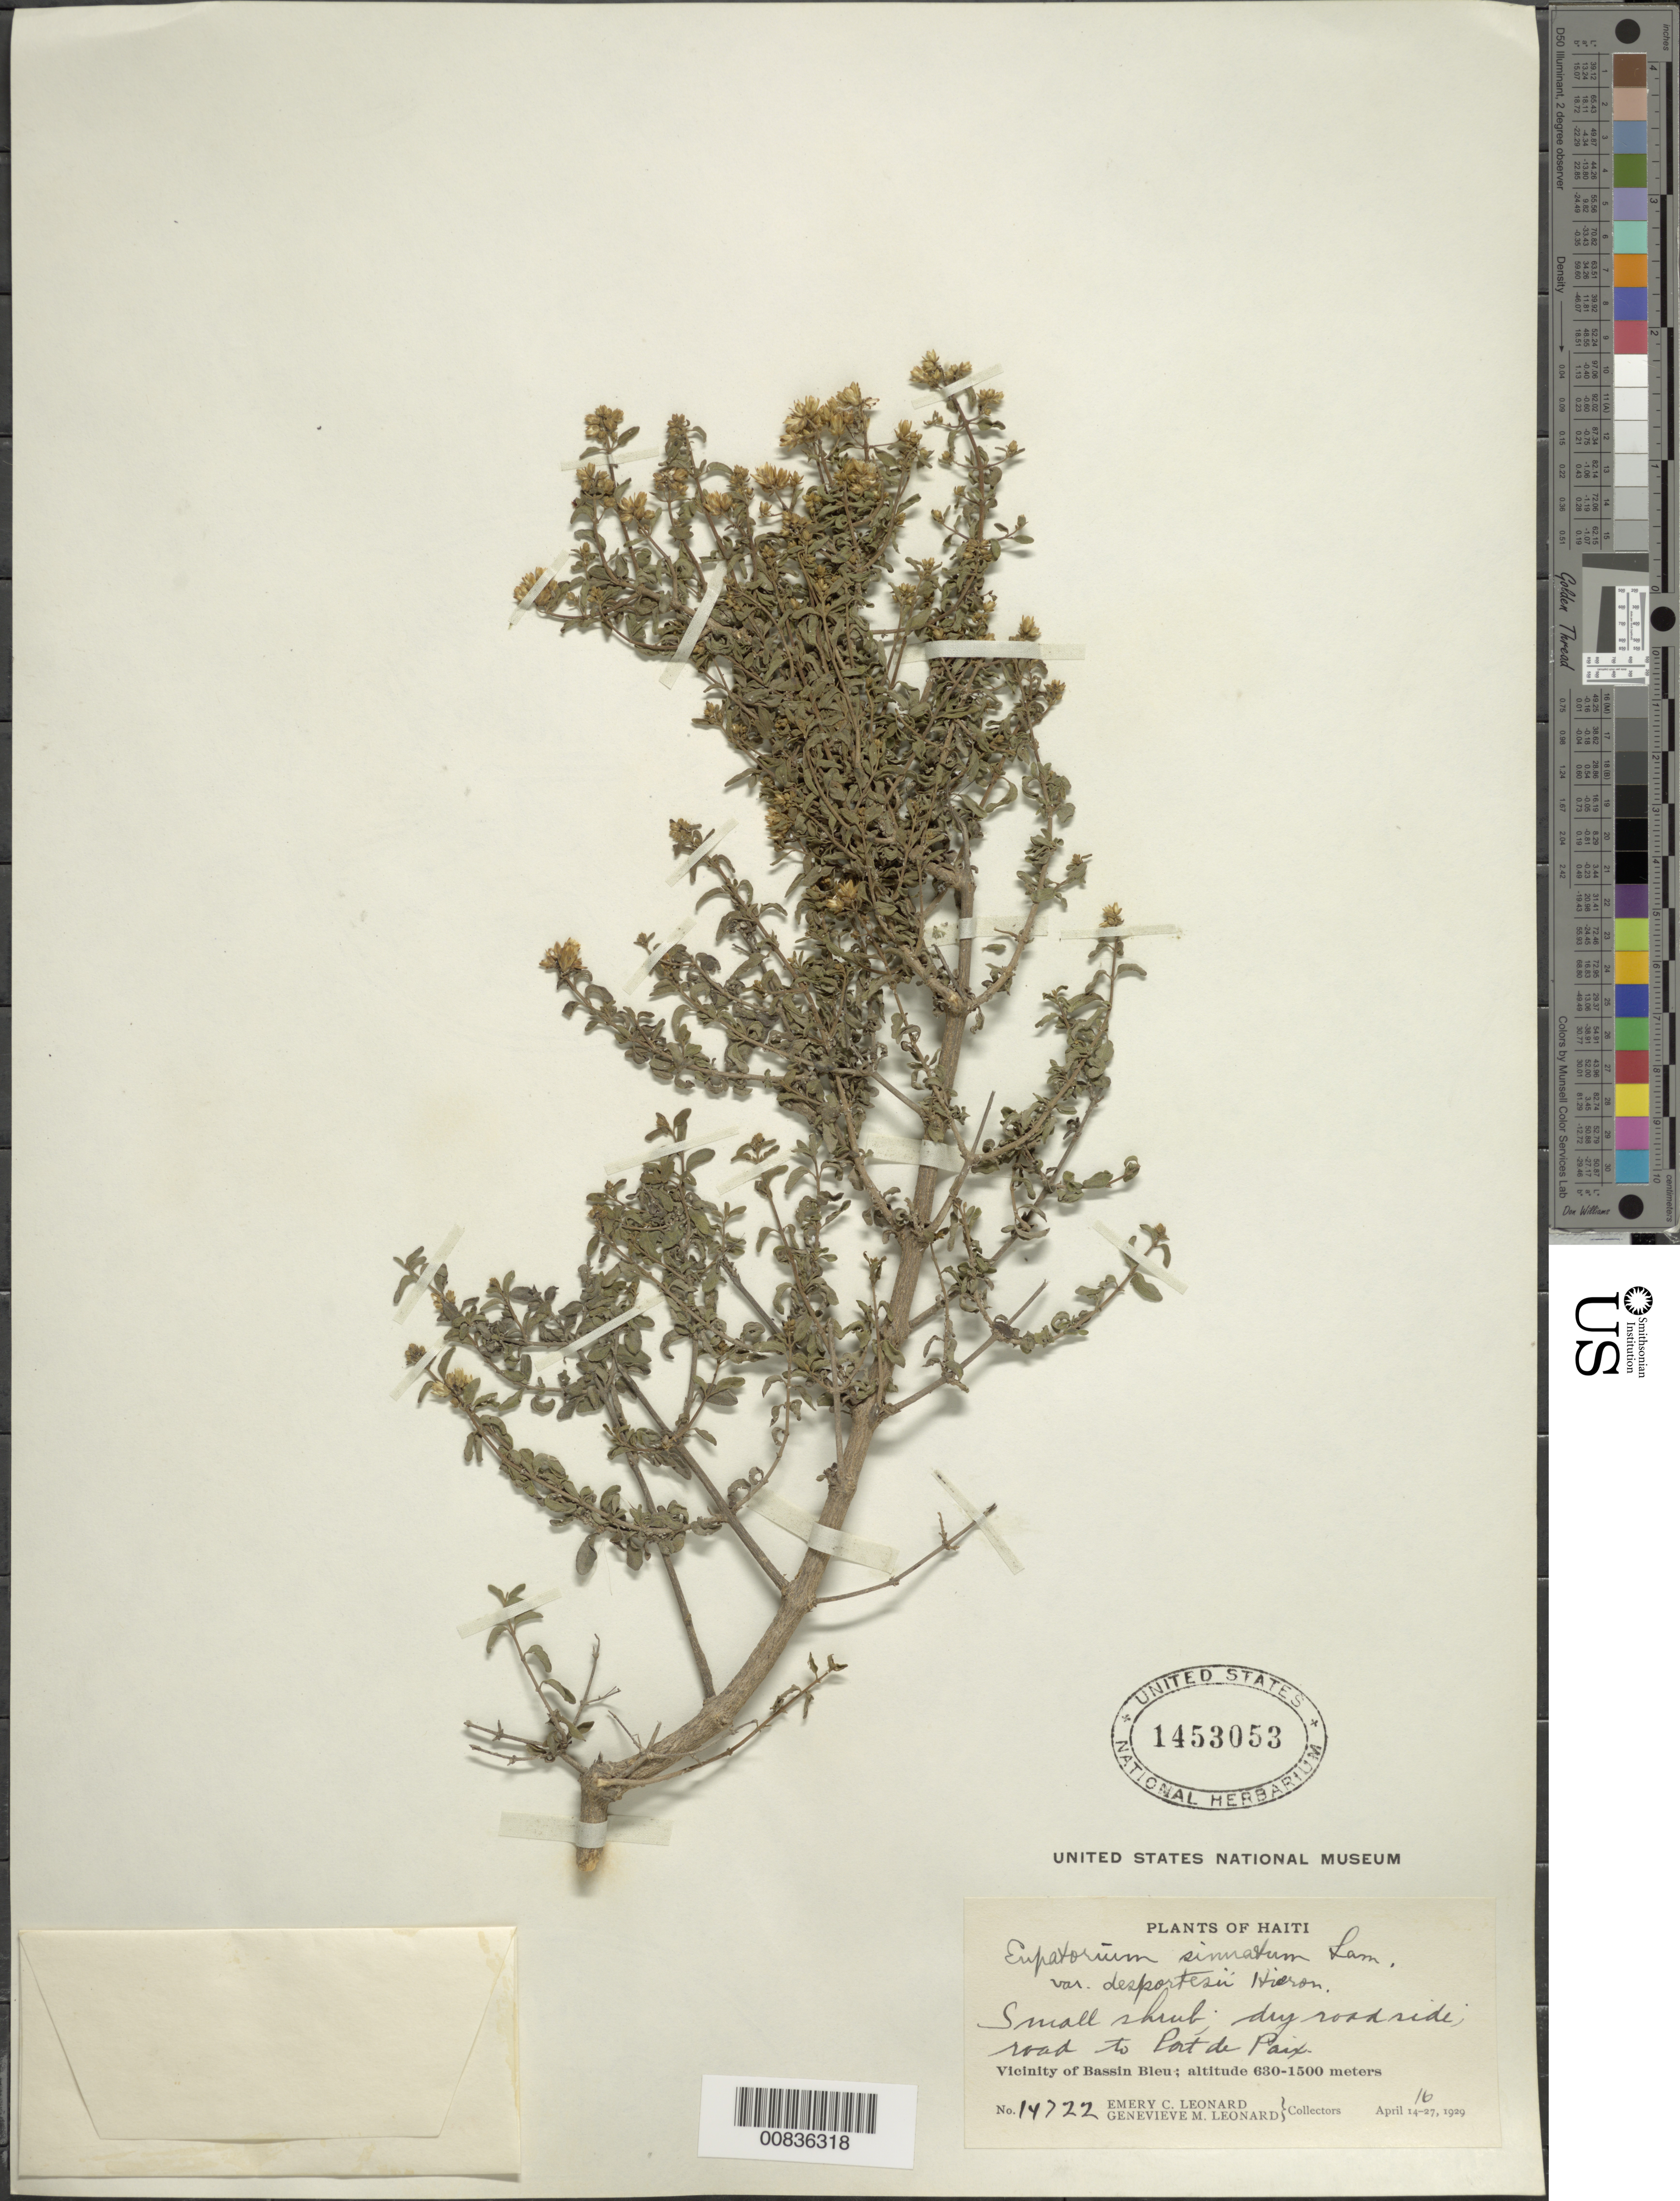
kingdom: Plantae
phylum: Tracheophyta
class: Magnoliopsida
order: Asterales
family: Asteraceae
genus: Chromolaena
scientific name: Chromolaena sinuata var. desportesii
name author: Urb.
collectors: E. C. Leonard & G. M. Leonard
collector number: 14722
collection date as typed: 16 Apr 1929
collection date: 1929-04-16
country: Haiti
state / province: Nord-Ouest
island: Hispaniola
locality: Vicinity of Bassin Bleu, road to Port de Paix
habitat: Dry roadside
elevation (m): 630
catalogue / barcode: US 1453053